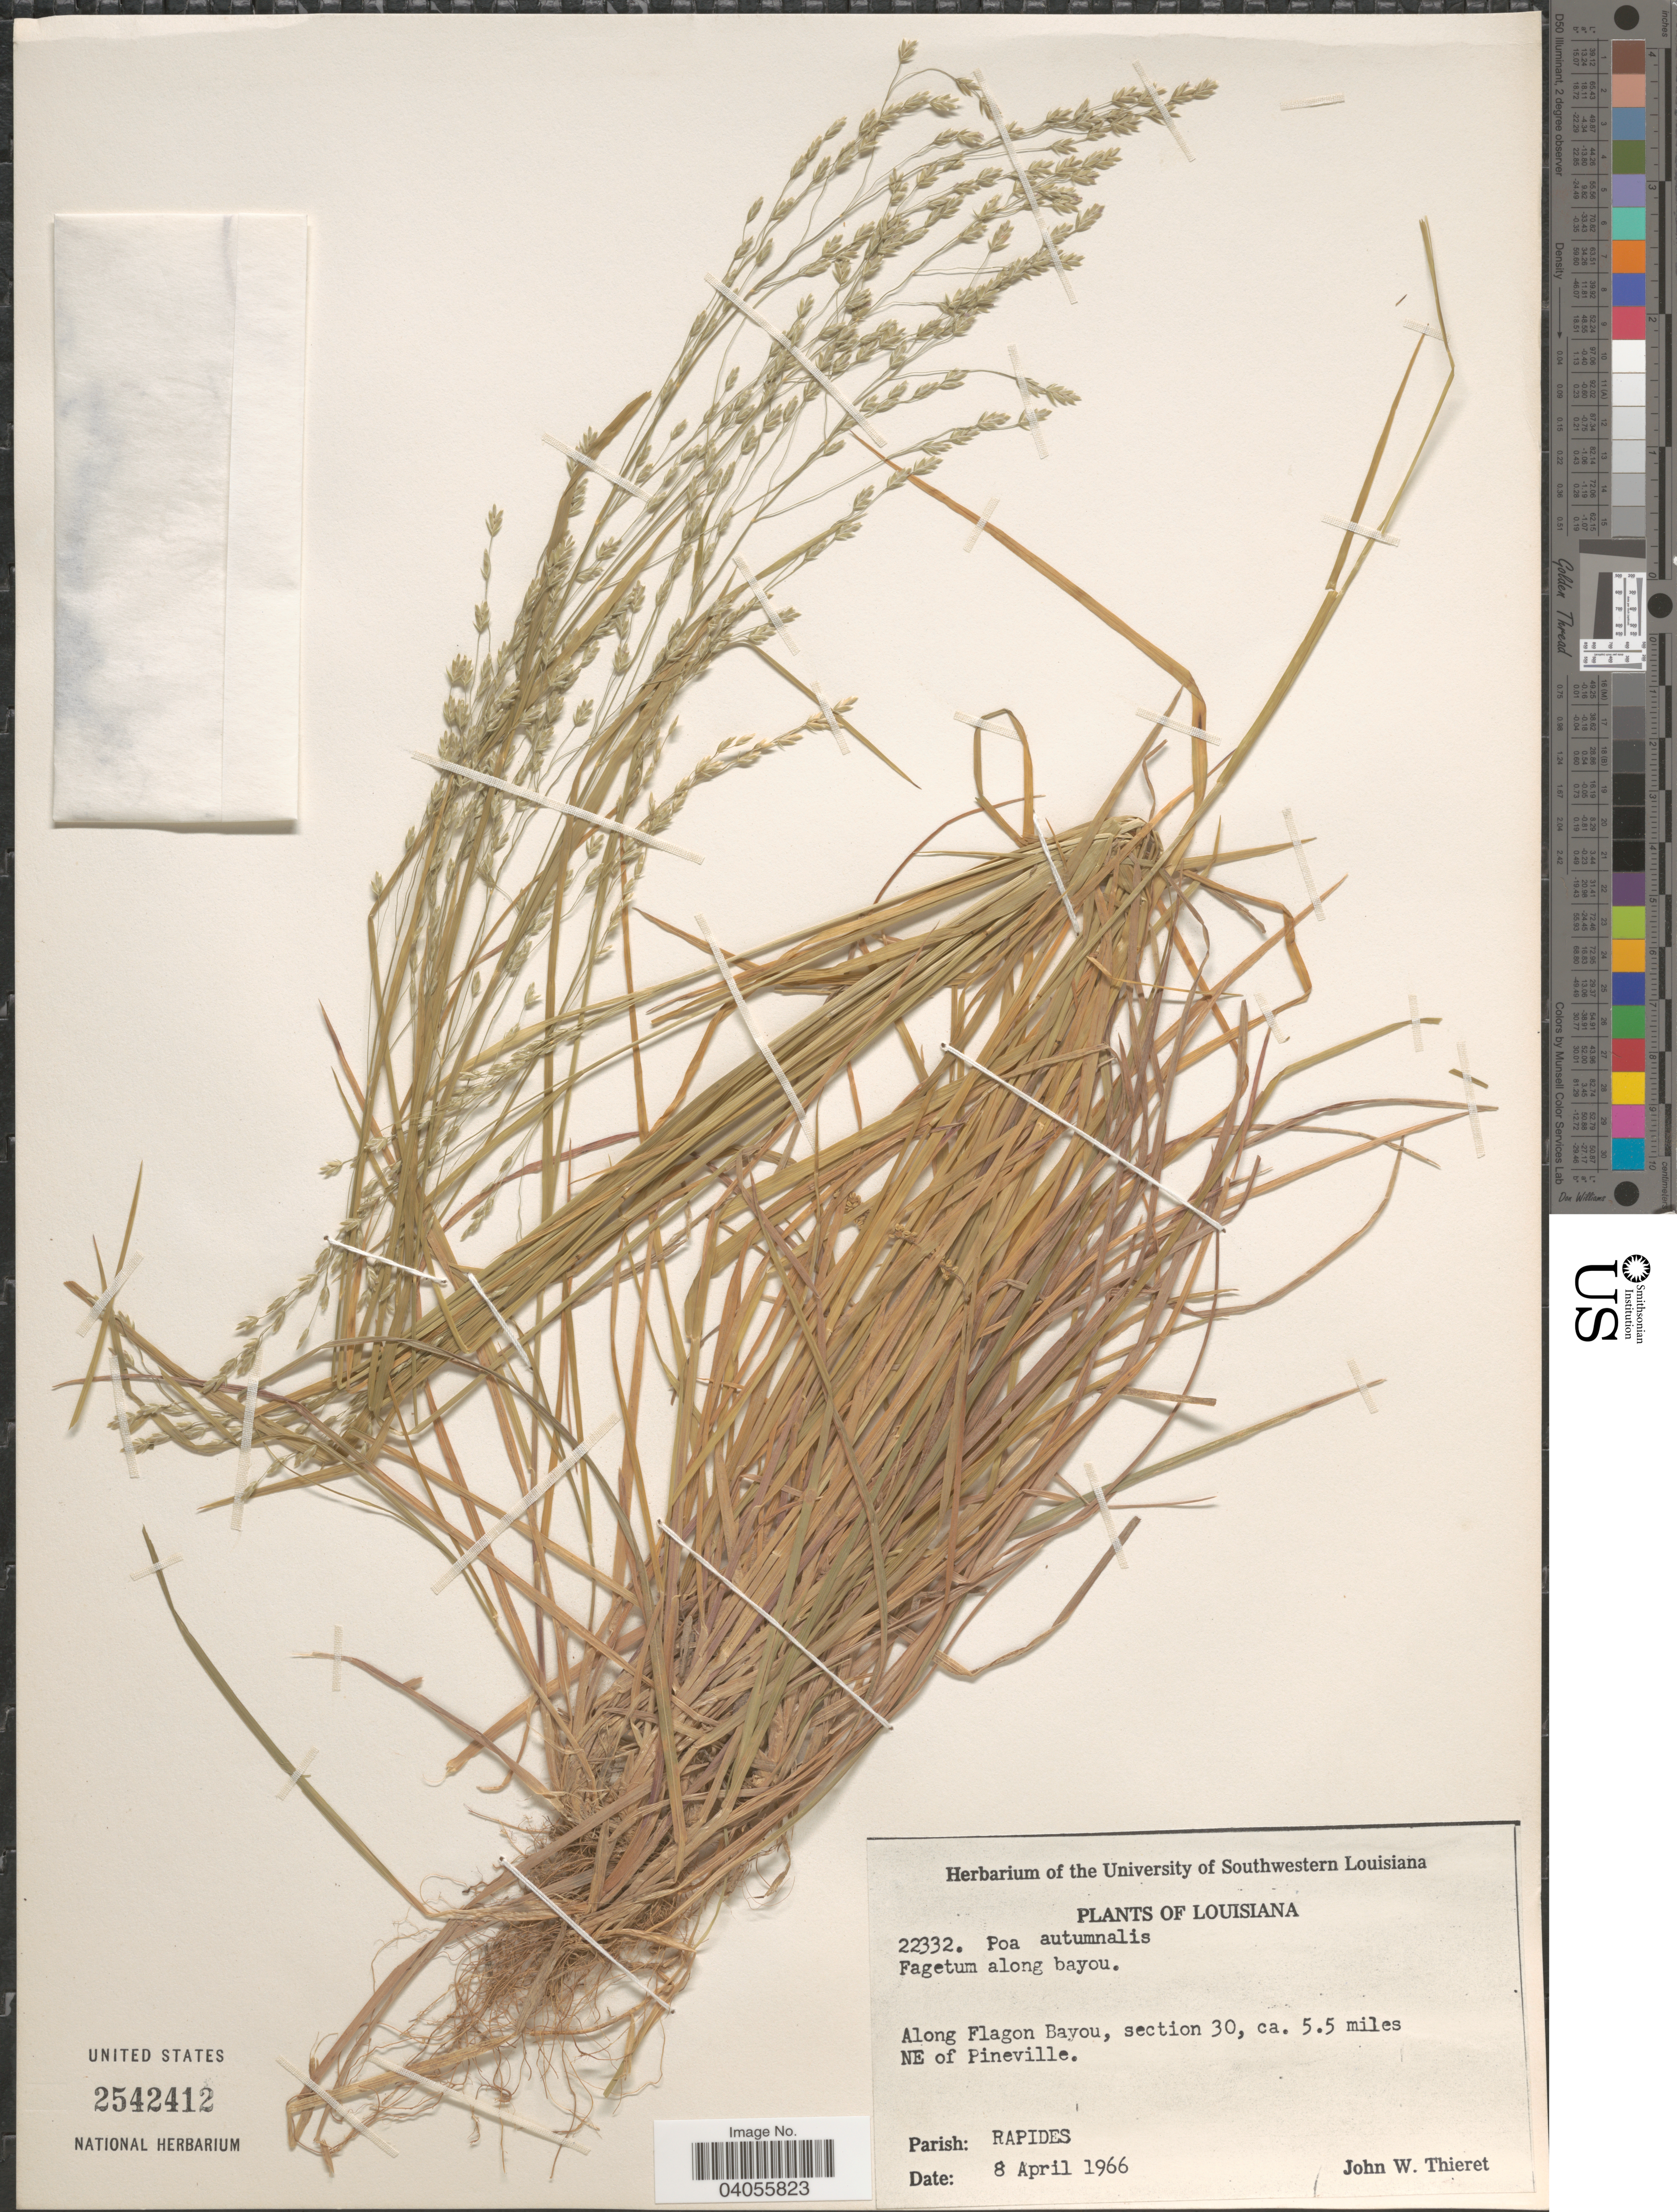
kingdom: Plantae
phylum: Tracheophyta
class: Liliopsida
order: Poales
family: Poaceae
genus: Poa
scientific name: Poa autumnalis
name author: Muhl. ex Elliott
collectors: J. W. Thieret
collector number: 22332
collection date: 1966-04-05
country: United States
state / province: Louisiana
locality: Fagetum along bayou. Along Flagon Bayou, section 30, ca. 5.5 miles NE of Pineville. Parish: Rapides.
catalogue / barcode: US 2542412